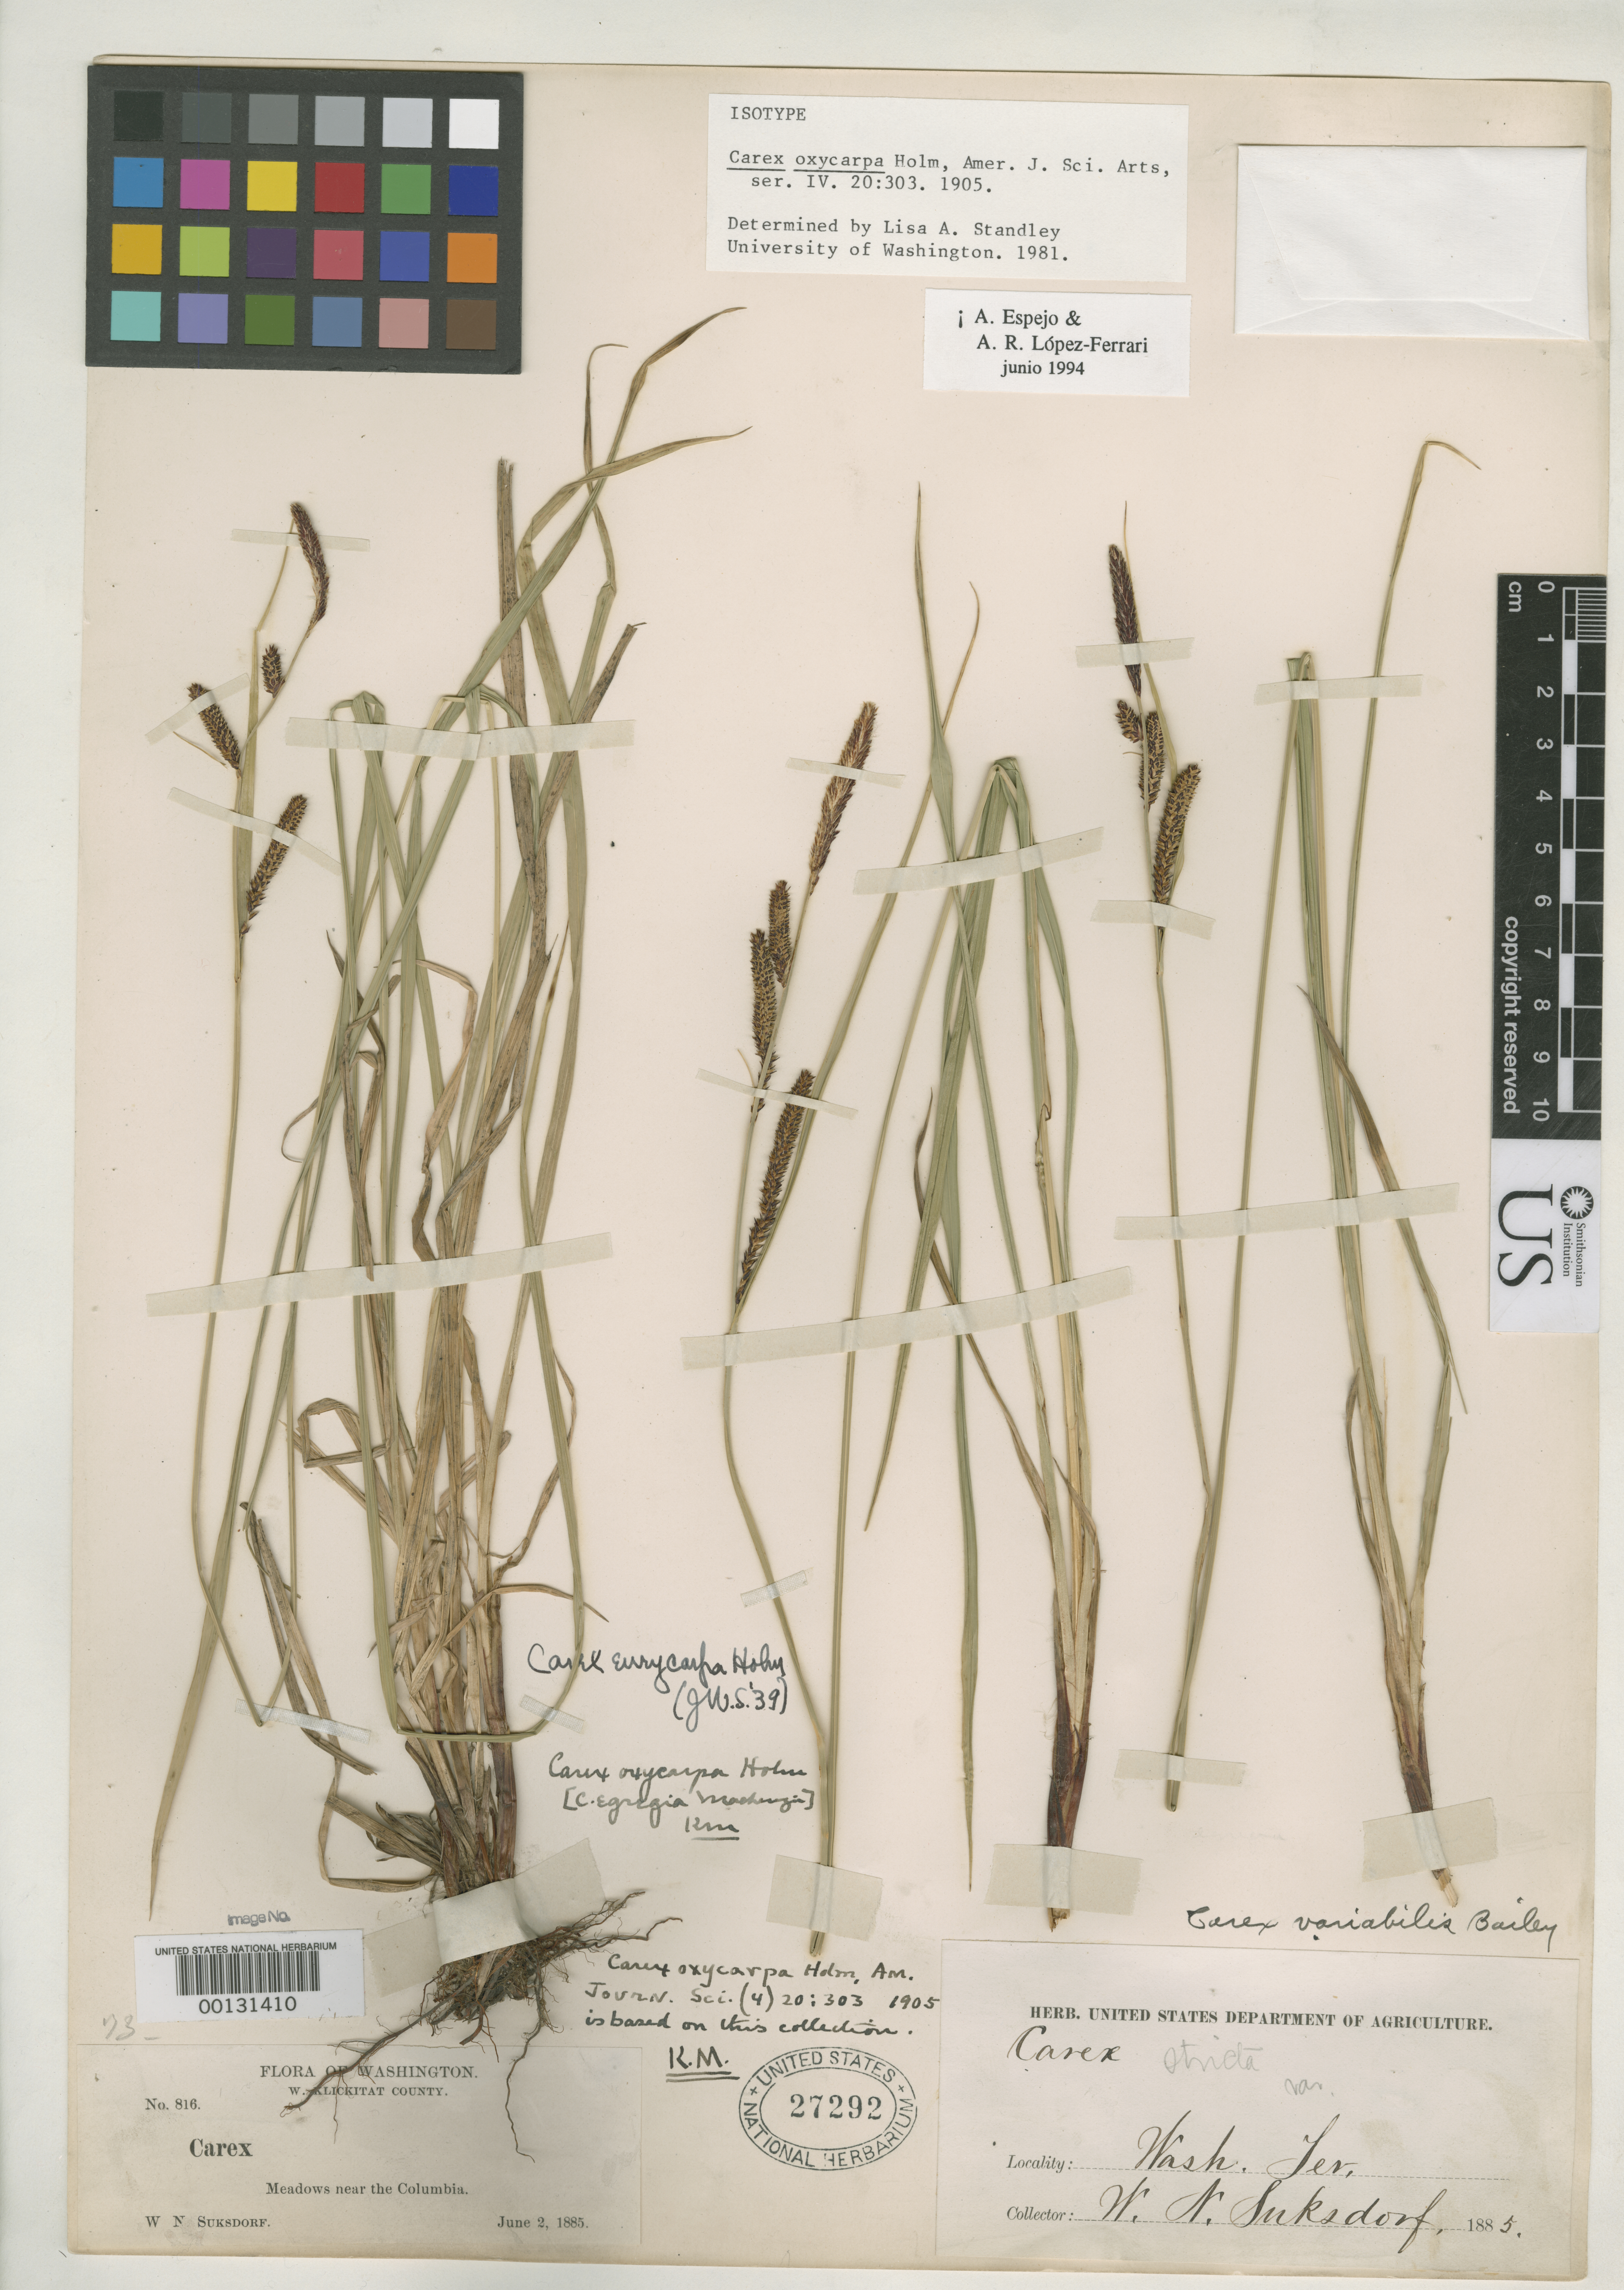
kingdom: Plantae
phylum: Tracheophyta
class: Liliopsida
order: Poales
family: Cyperaceae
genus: Carex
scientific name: Carex oxycarpa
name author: Holm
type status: Isotype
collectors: W. N. Suksdorf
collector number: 816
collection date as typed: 02 Jun 1885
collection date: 1885-06-02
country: United States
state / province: Washington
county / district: Klickitat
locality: Meadows near Columbia.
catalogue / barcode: US 27292